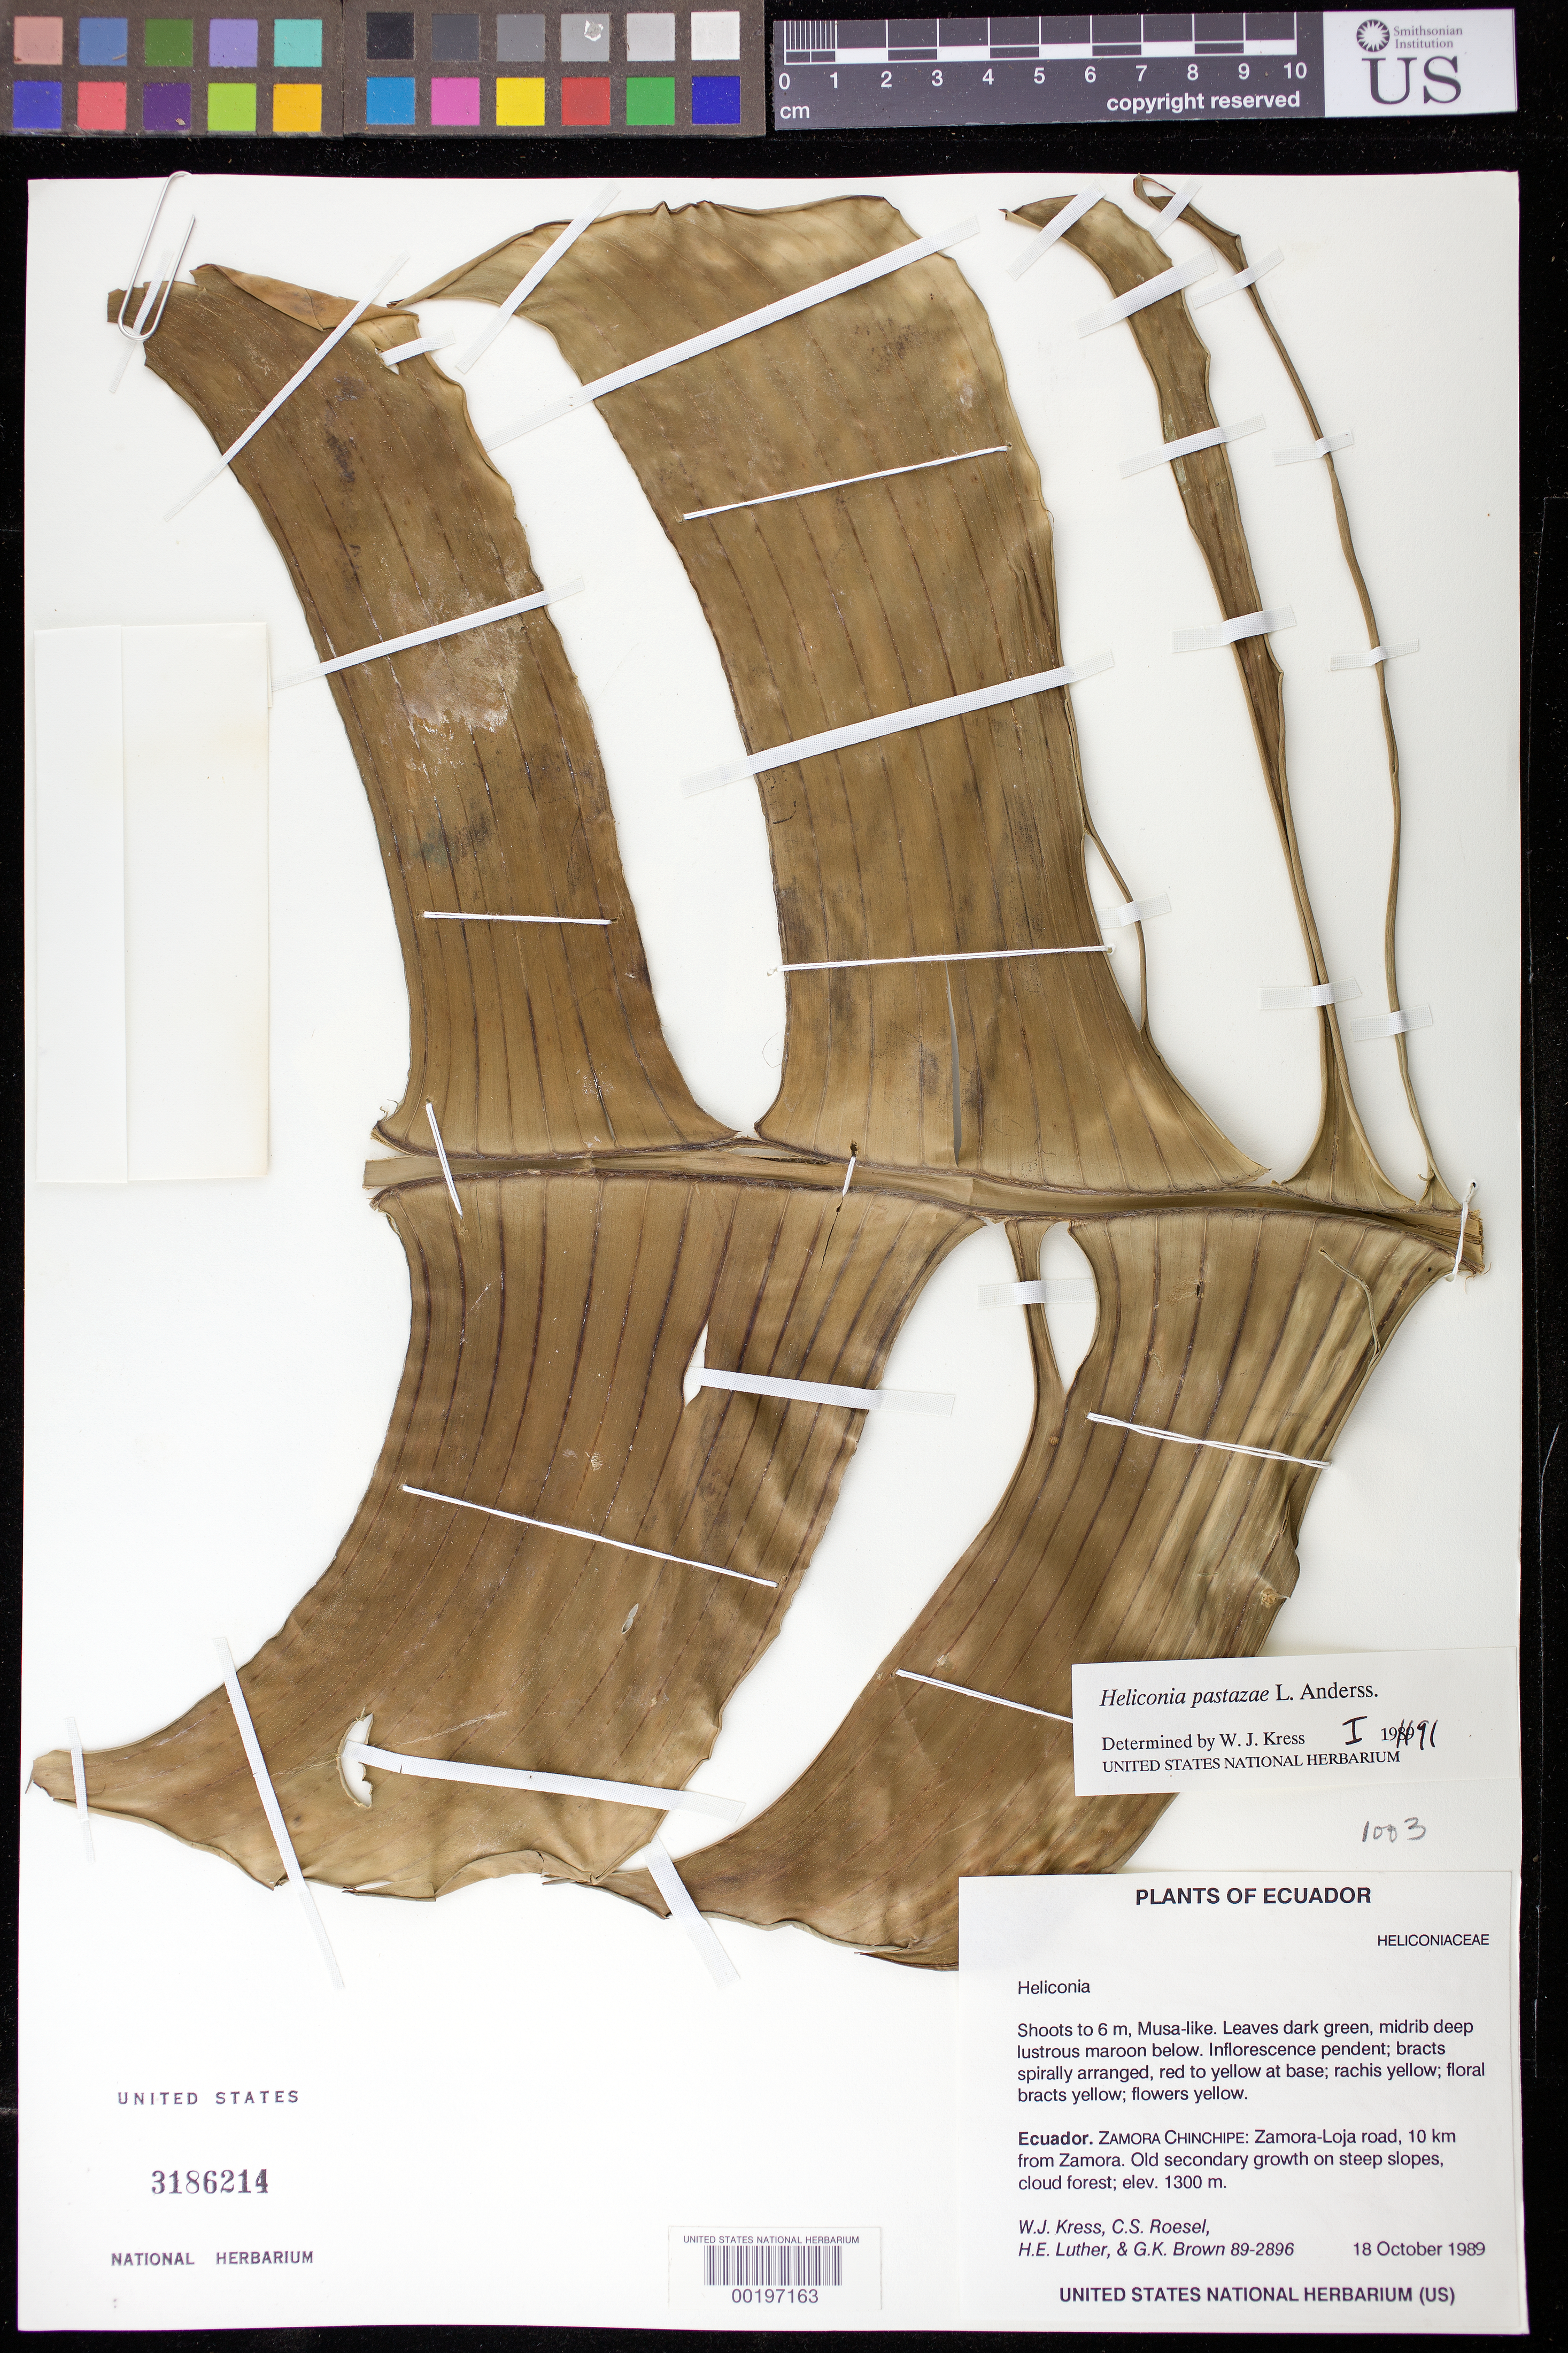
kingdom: Plantae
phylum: Tracheophyta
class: Liliopsida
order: Zingiberales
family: Heliconiaceae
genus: Heliconia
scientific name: Heliconia pastazae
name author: L. Andersson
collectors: W. J. Kress, C. S. Roesel, Harry E. Luther & G. K. Brown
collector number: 89-2896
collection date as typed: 18 Oct 1989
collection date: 1989-10-18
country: Ecuador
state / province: Zamora-Chinchipe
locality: Zamora-Loja road, 10 km from Zamora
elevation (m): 1300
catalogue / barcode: US 3186214